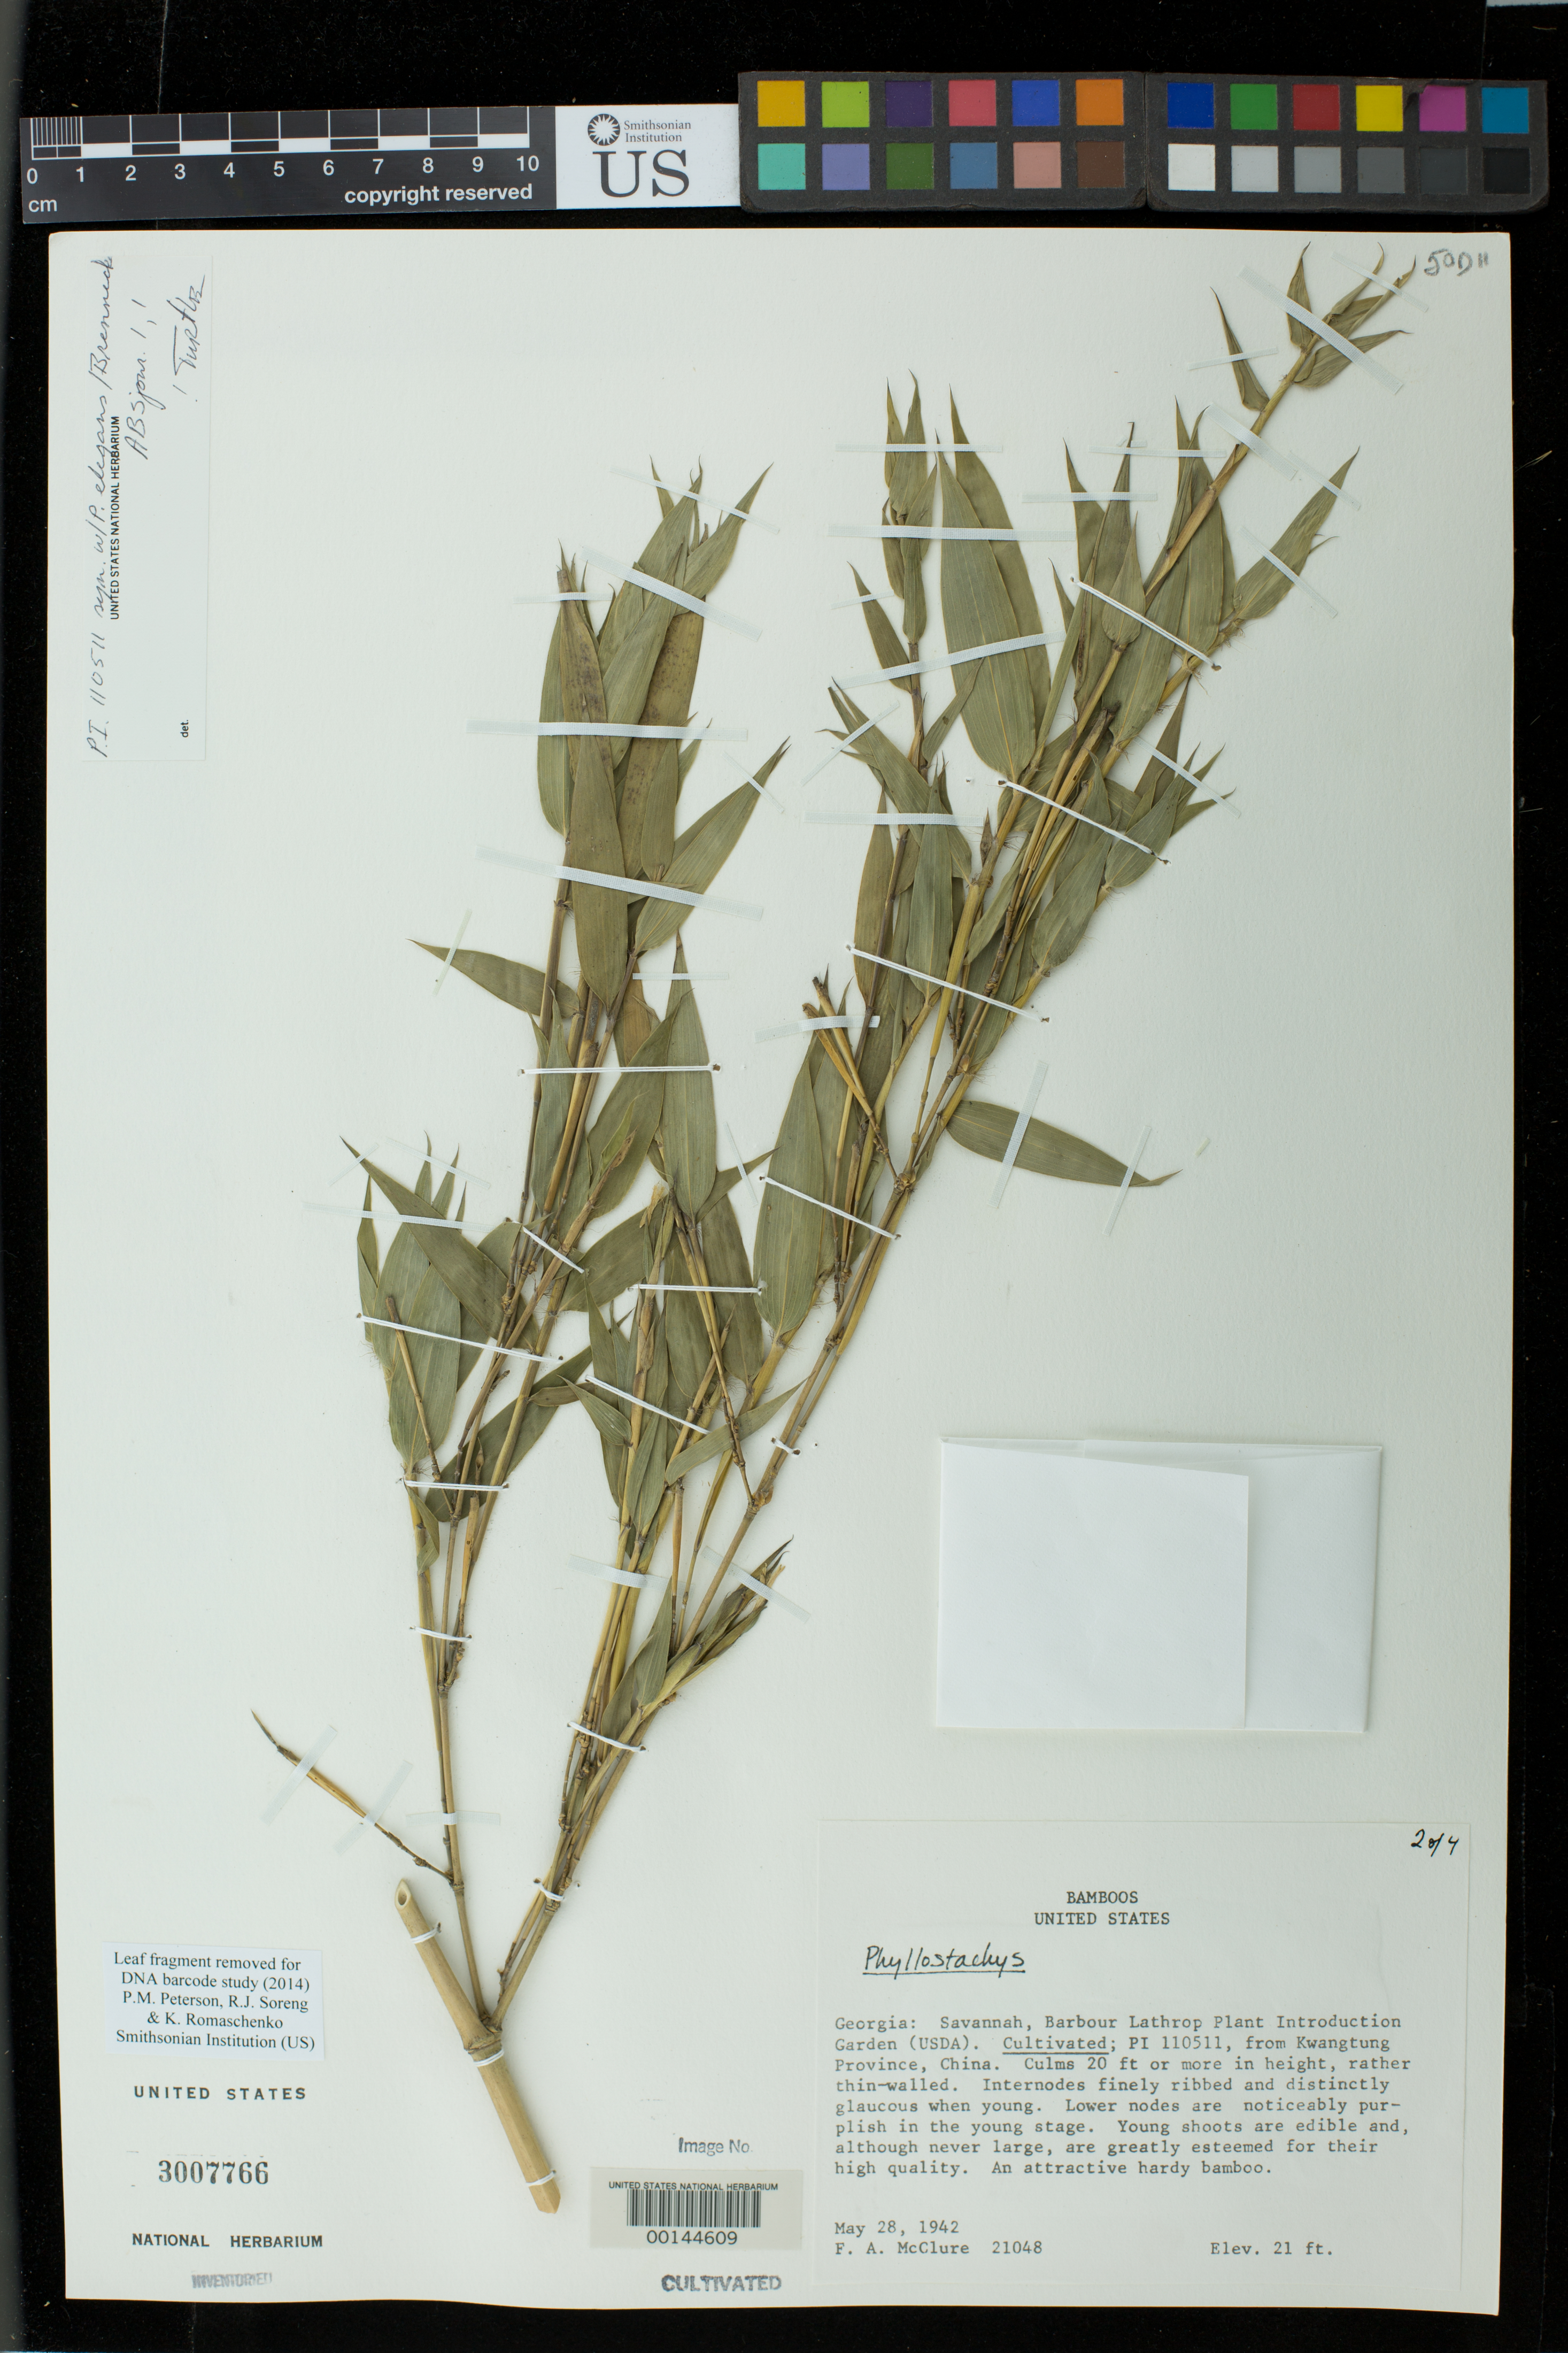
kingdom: Plantae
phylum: Tracheophyta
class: Liliopsida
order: Poales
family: Poaceae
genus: Phyllostachys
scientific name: Phyllostachys sp.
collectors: F. A. McClure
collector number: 21048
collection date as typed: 28 May 1942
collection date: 1942-05-28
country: United States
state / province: Georgia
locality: Savannah, barbour lathrop p.i. garden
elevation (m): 6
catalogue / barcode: US 3007766